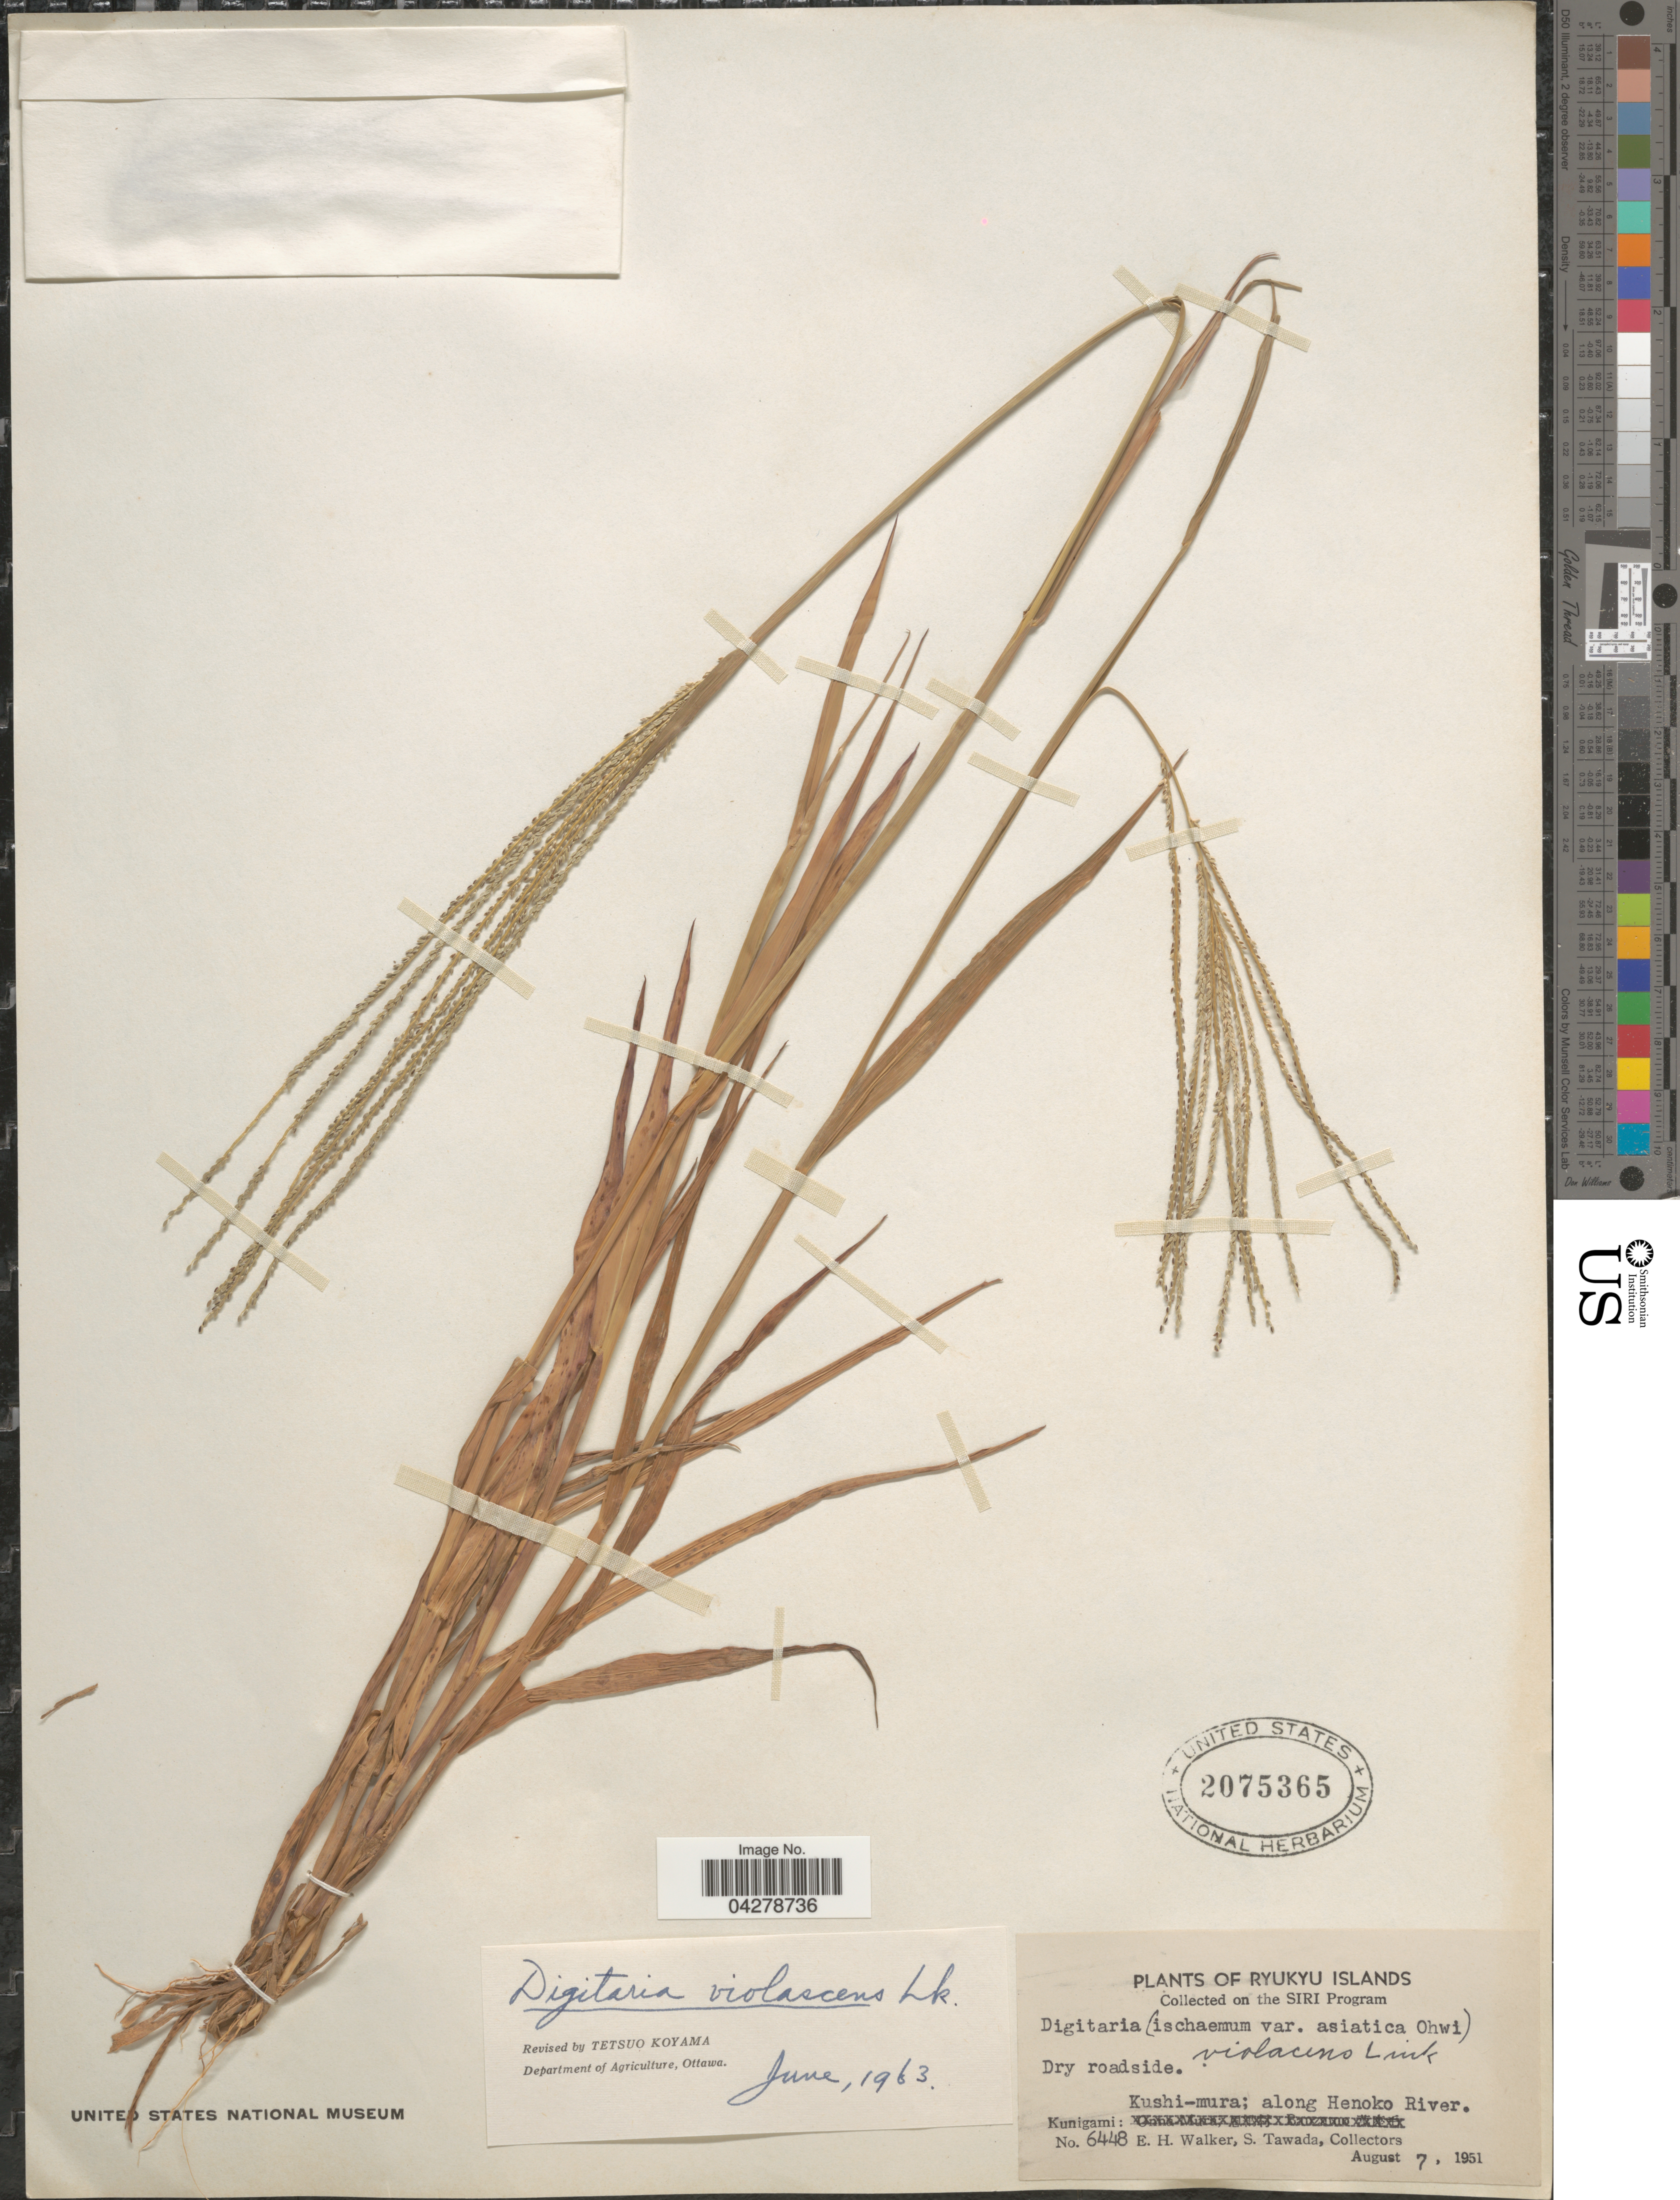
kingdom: Plantae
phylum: Tracheophyta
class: Liliopsida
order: Poales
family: Poaceae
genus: Digitaria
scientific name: Digitaria violascens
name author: Link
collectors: E. H. Walker & S. Tawada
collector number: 6448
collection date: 1951-08-07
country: Japan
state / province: Okinawa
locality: Ryukyu Islands. Kunugami: Kushi-mura; along Henoko River.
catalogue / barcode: US 2075365